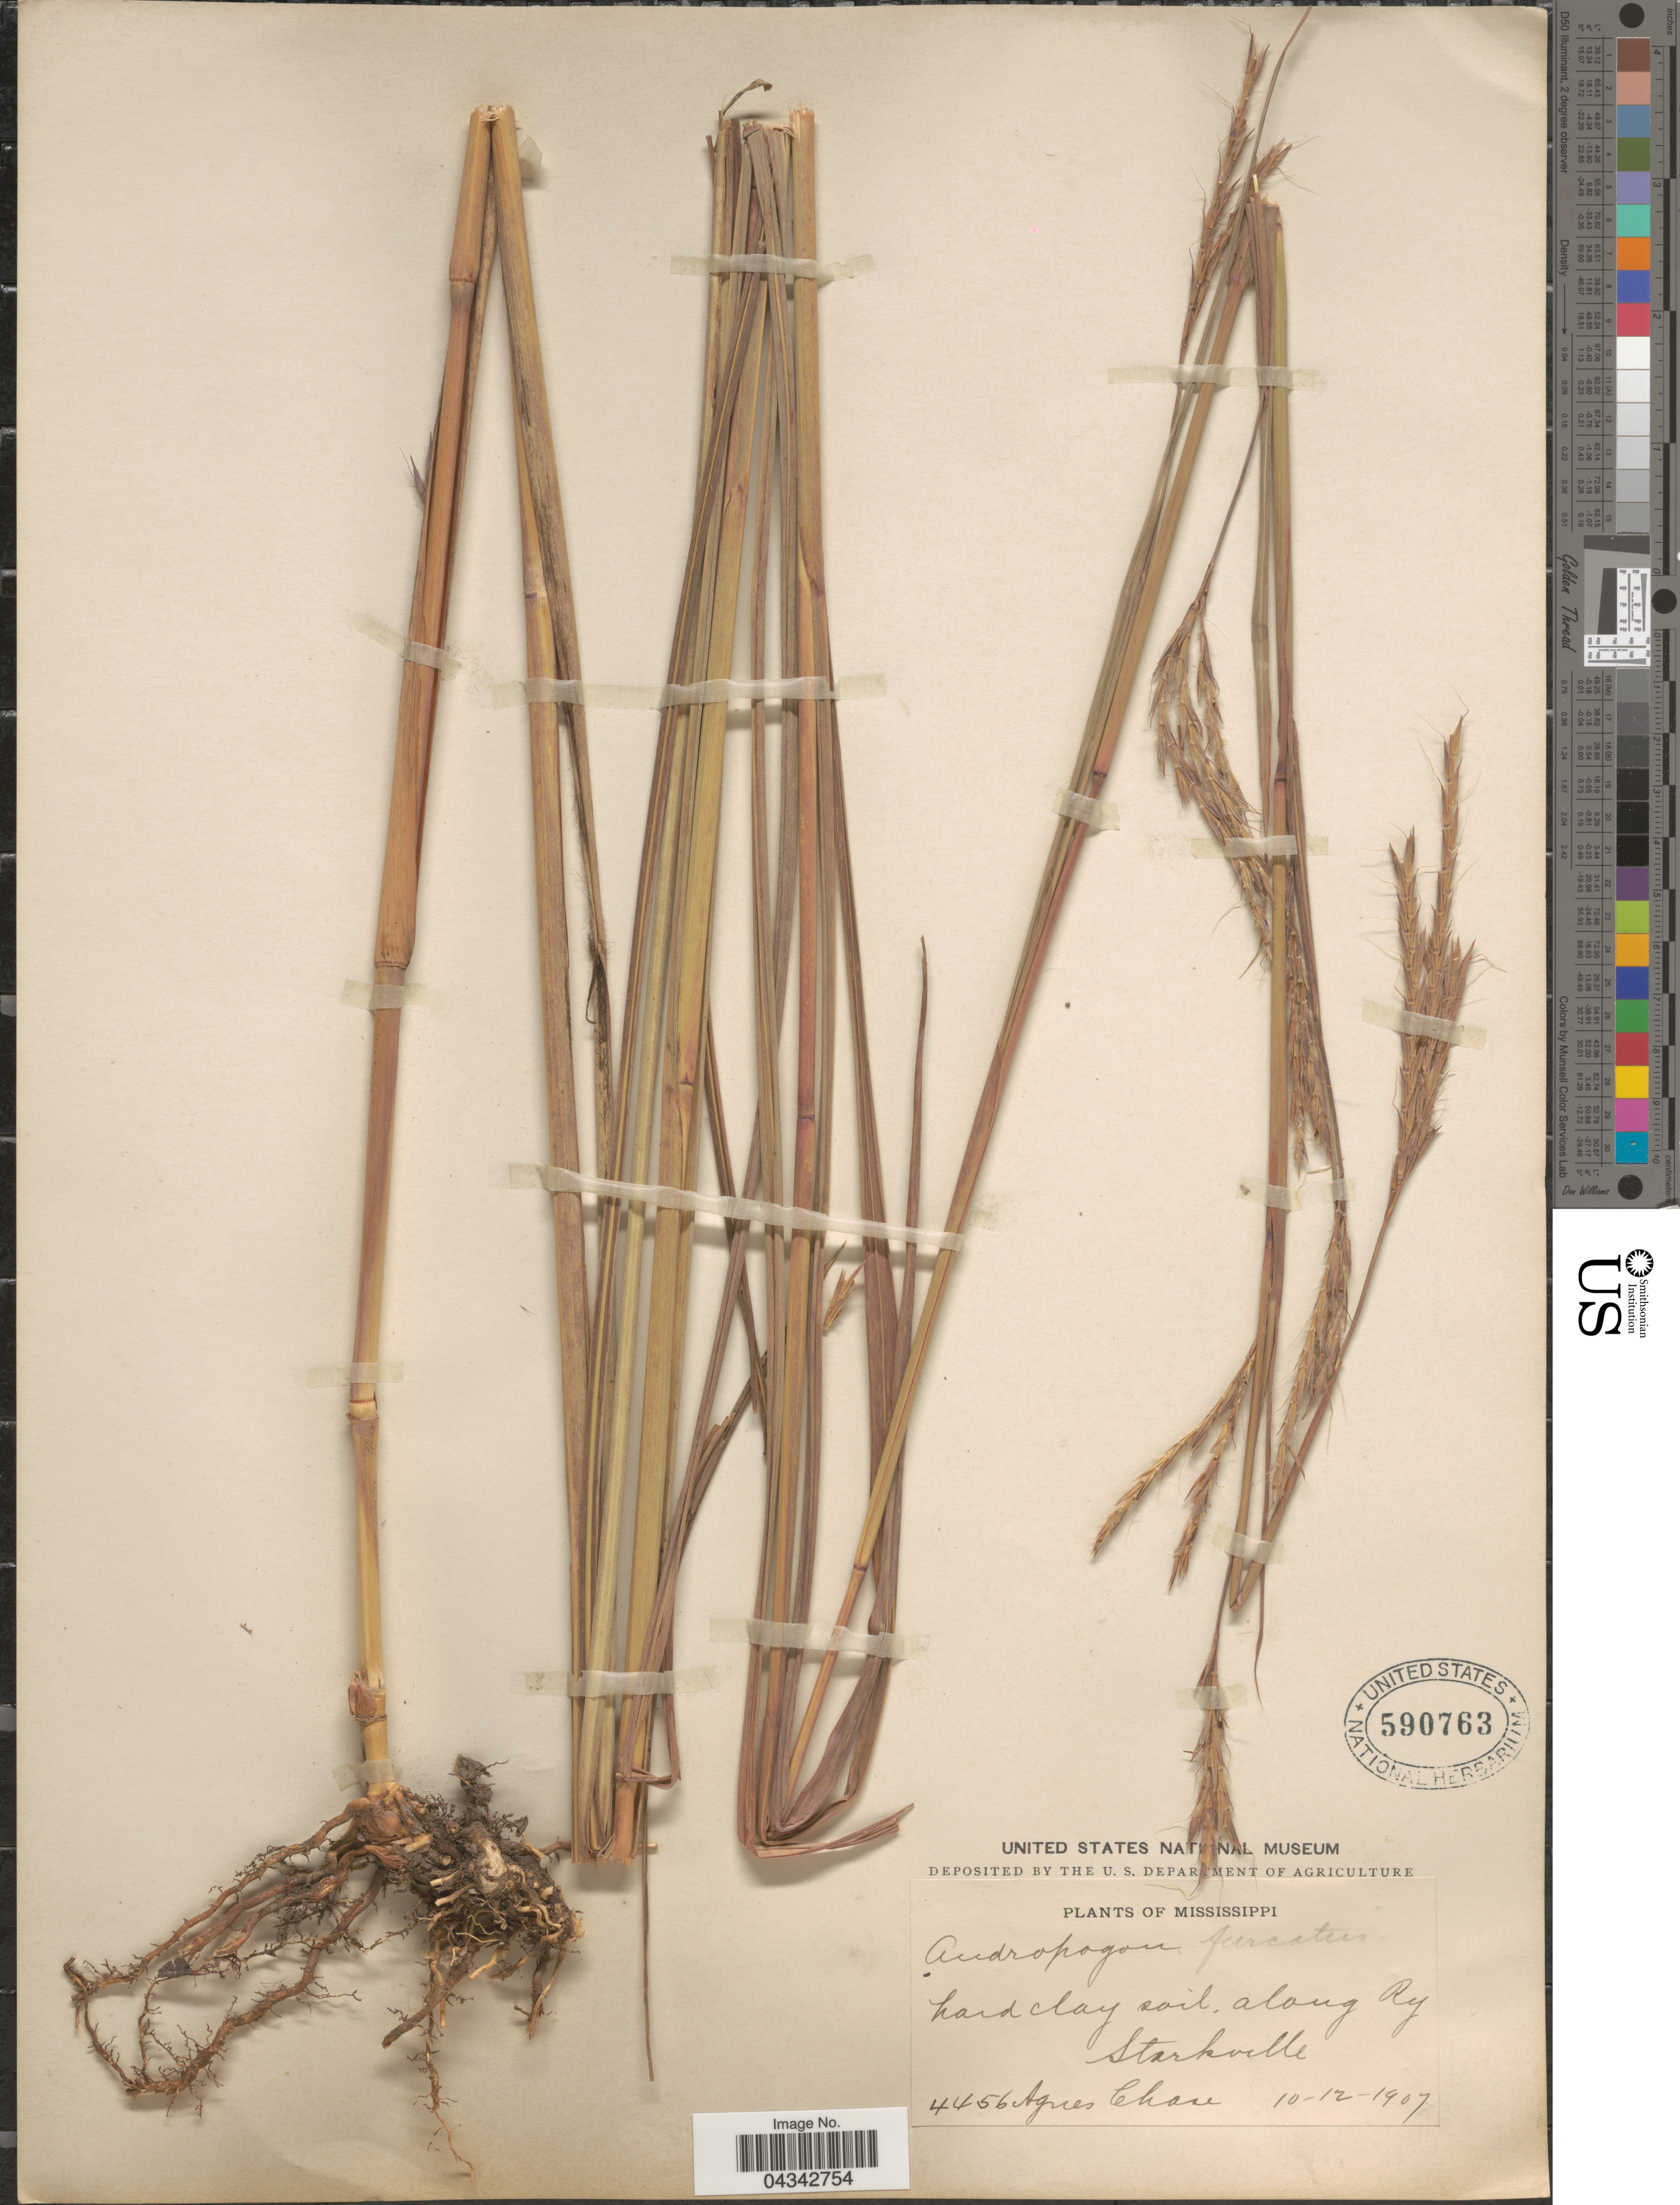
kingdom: Plantae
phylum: Tracheophyta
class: Liliopsida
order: Poales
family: Poaceae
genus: Andropogon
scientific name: Andropogon gerardii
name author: Vitman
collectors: A. Chase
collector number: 4456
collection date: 1907-10-12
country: United States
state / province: Mississippi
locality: Along Ry Starkville.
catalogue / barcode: US 590763